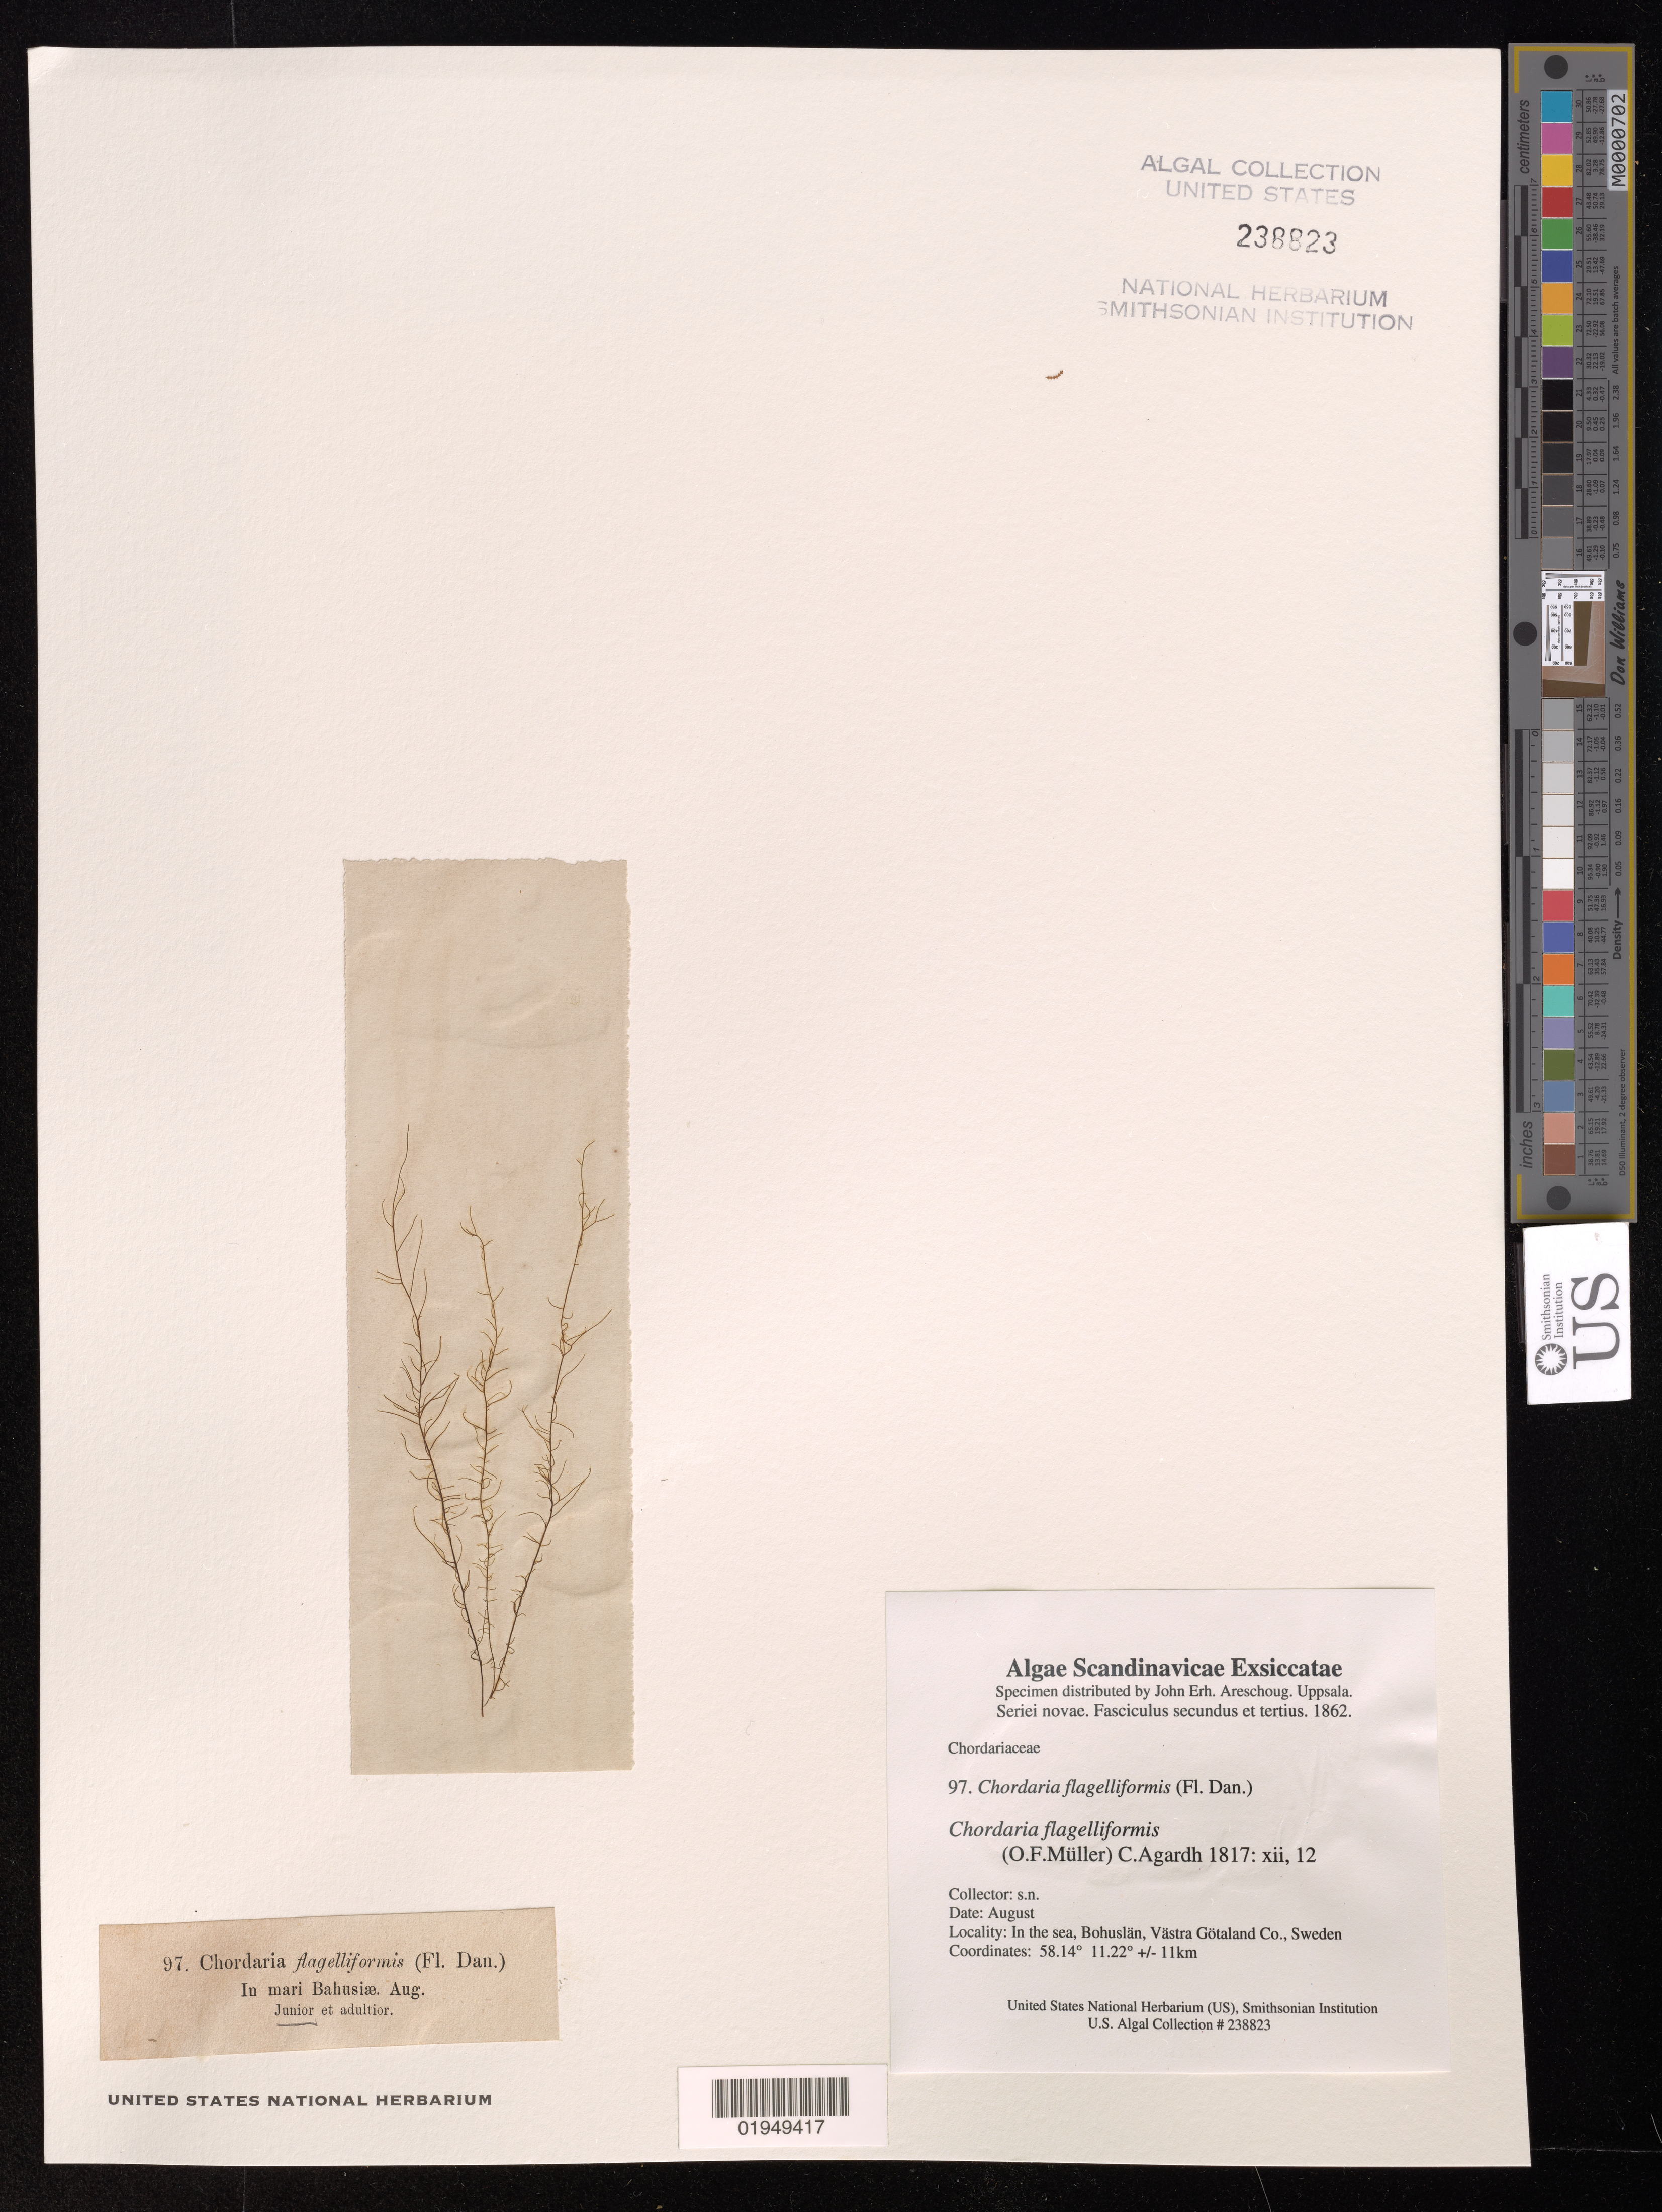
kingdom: Chromista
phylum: Ochrophyta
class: Phaeophyceae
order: Ectocarpales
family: Chordariaceae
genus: Chordaria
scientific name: Chordaria flagelliformis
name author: (Hudson) Grev.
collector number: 97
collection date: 1862-08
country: Sweden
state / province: Västra Götaland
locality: In the sea, Bohuslan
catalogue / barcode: US 238823